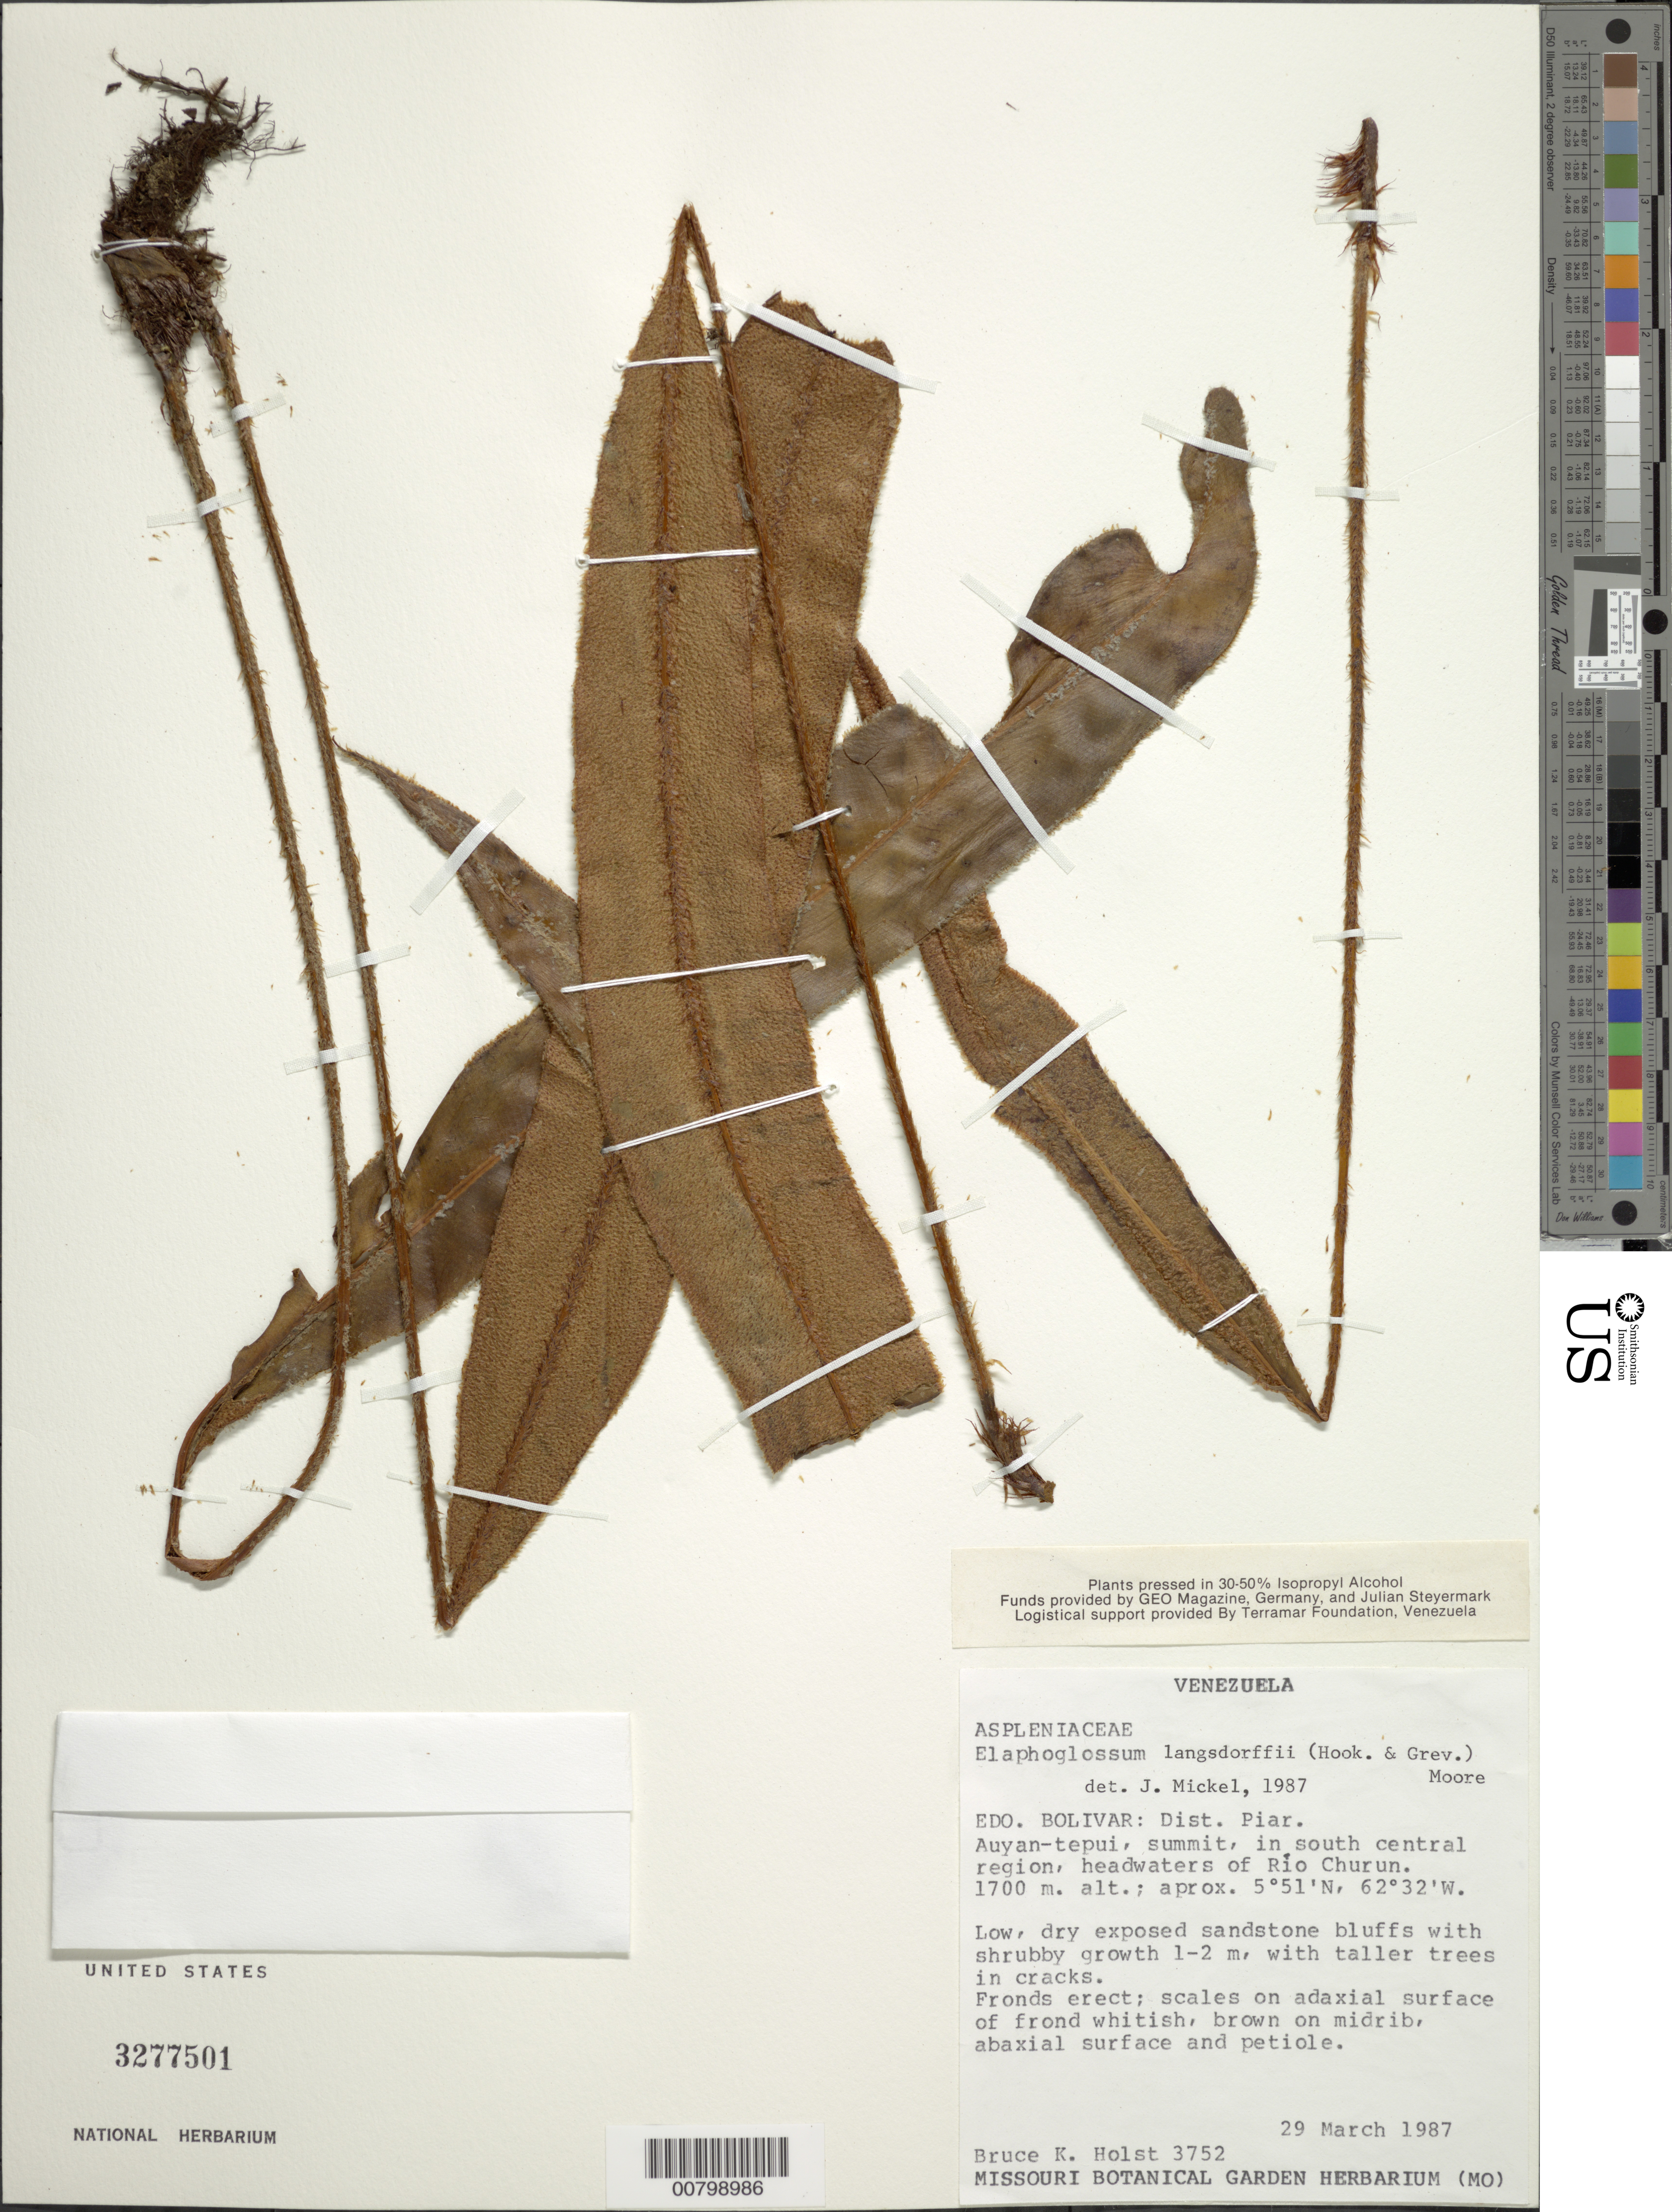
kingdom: Plantae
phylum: Tracheophyta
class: Polypodiopsida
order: Polypodiales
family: Dryopteridaceae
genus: Elaphoglossum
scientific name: Elaphoglossum langsdorffii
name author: (Hook. & Grev.) T. Moore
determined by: Mickel, J. T., (NY), New York Botanical Garden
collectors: B. Holst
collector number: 3752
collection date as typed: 29-Mar-87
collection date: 1987-03-29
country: Venezuela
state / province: Bolívar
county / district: Piar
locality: Auyan-tepuí, summit, south-central region, headwaters of Río Churún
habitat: Low dry exposed sandstone bluffs with shrubby growth 1-2 m, with taller trees in cracks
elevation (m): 1700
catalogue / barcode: US 3277501